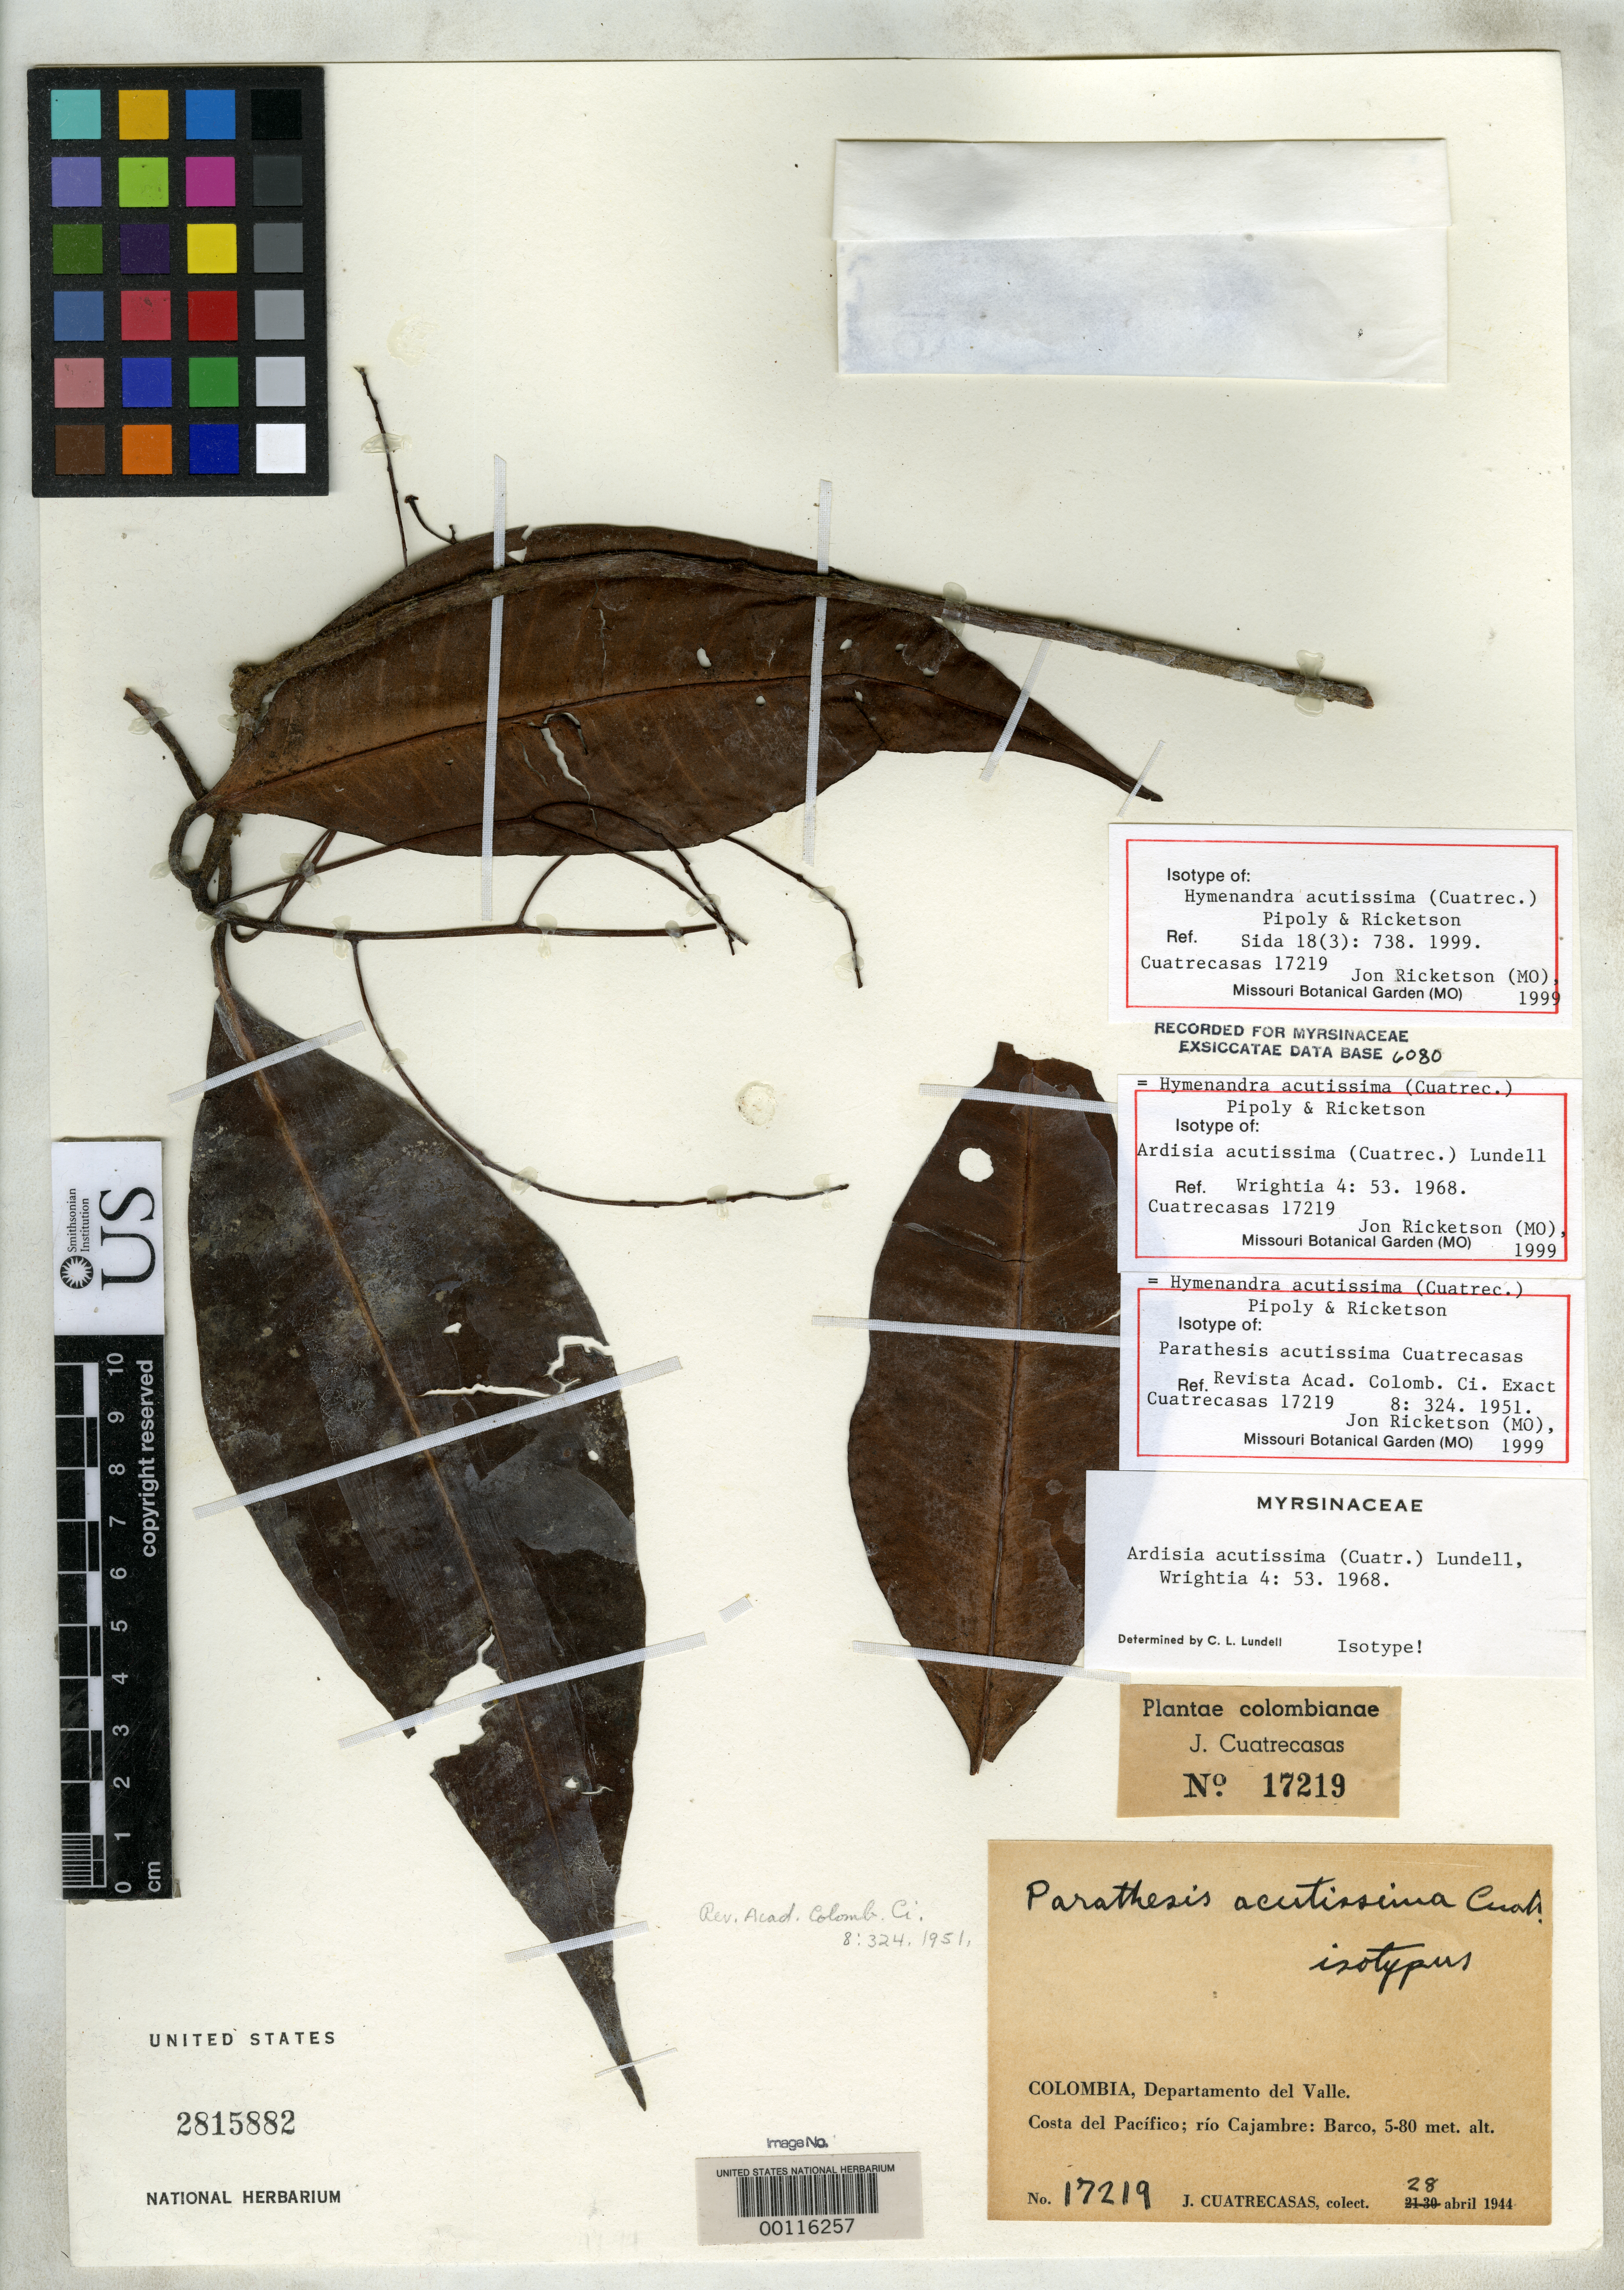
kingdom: Plantae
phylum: Tracheophyta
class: Magnoliopsida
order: Ericales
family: Primulaceae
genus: Parathesis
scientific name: Parathesis acutissima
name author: Cuatrec.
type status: Isotype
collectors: J. Cuatrecasas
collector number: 17219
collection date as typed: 28 Apr 1944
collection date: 1944-04-28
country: Colombia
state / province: Valle del Cauca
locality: Pacific Coast, Rio Cajambre, Barco.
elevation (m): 5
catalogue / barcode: US 2815882